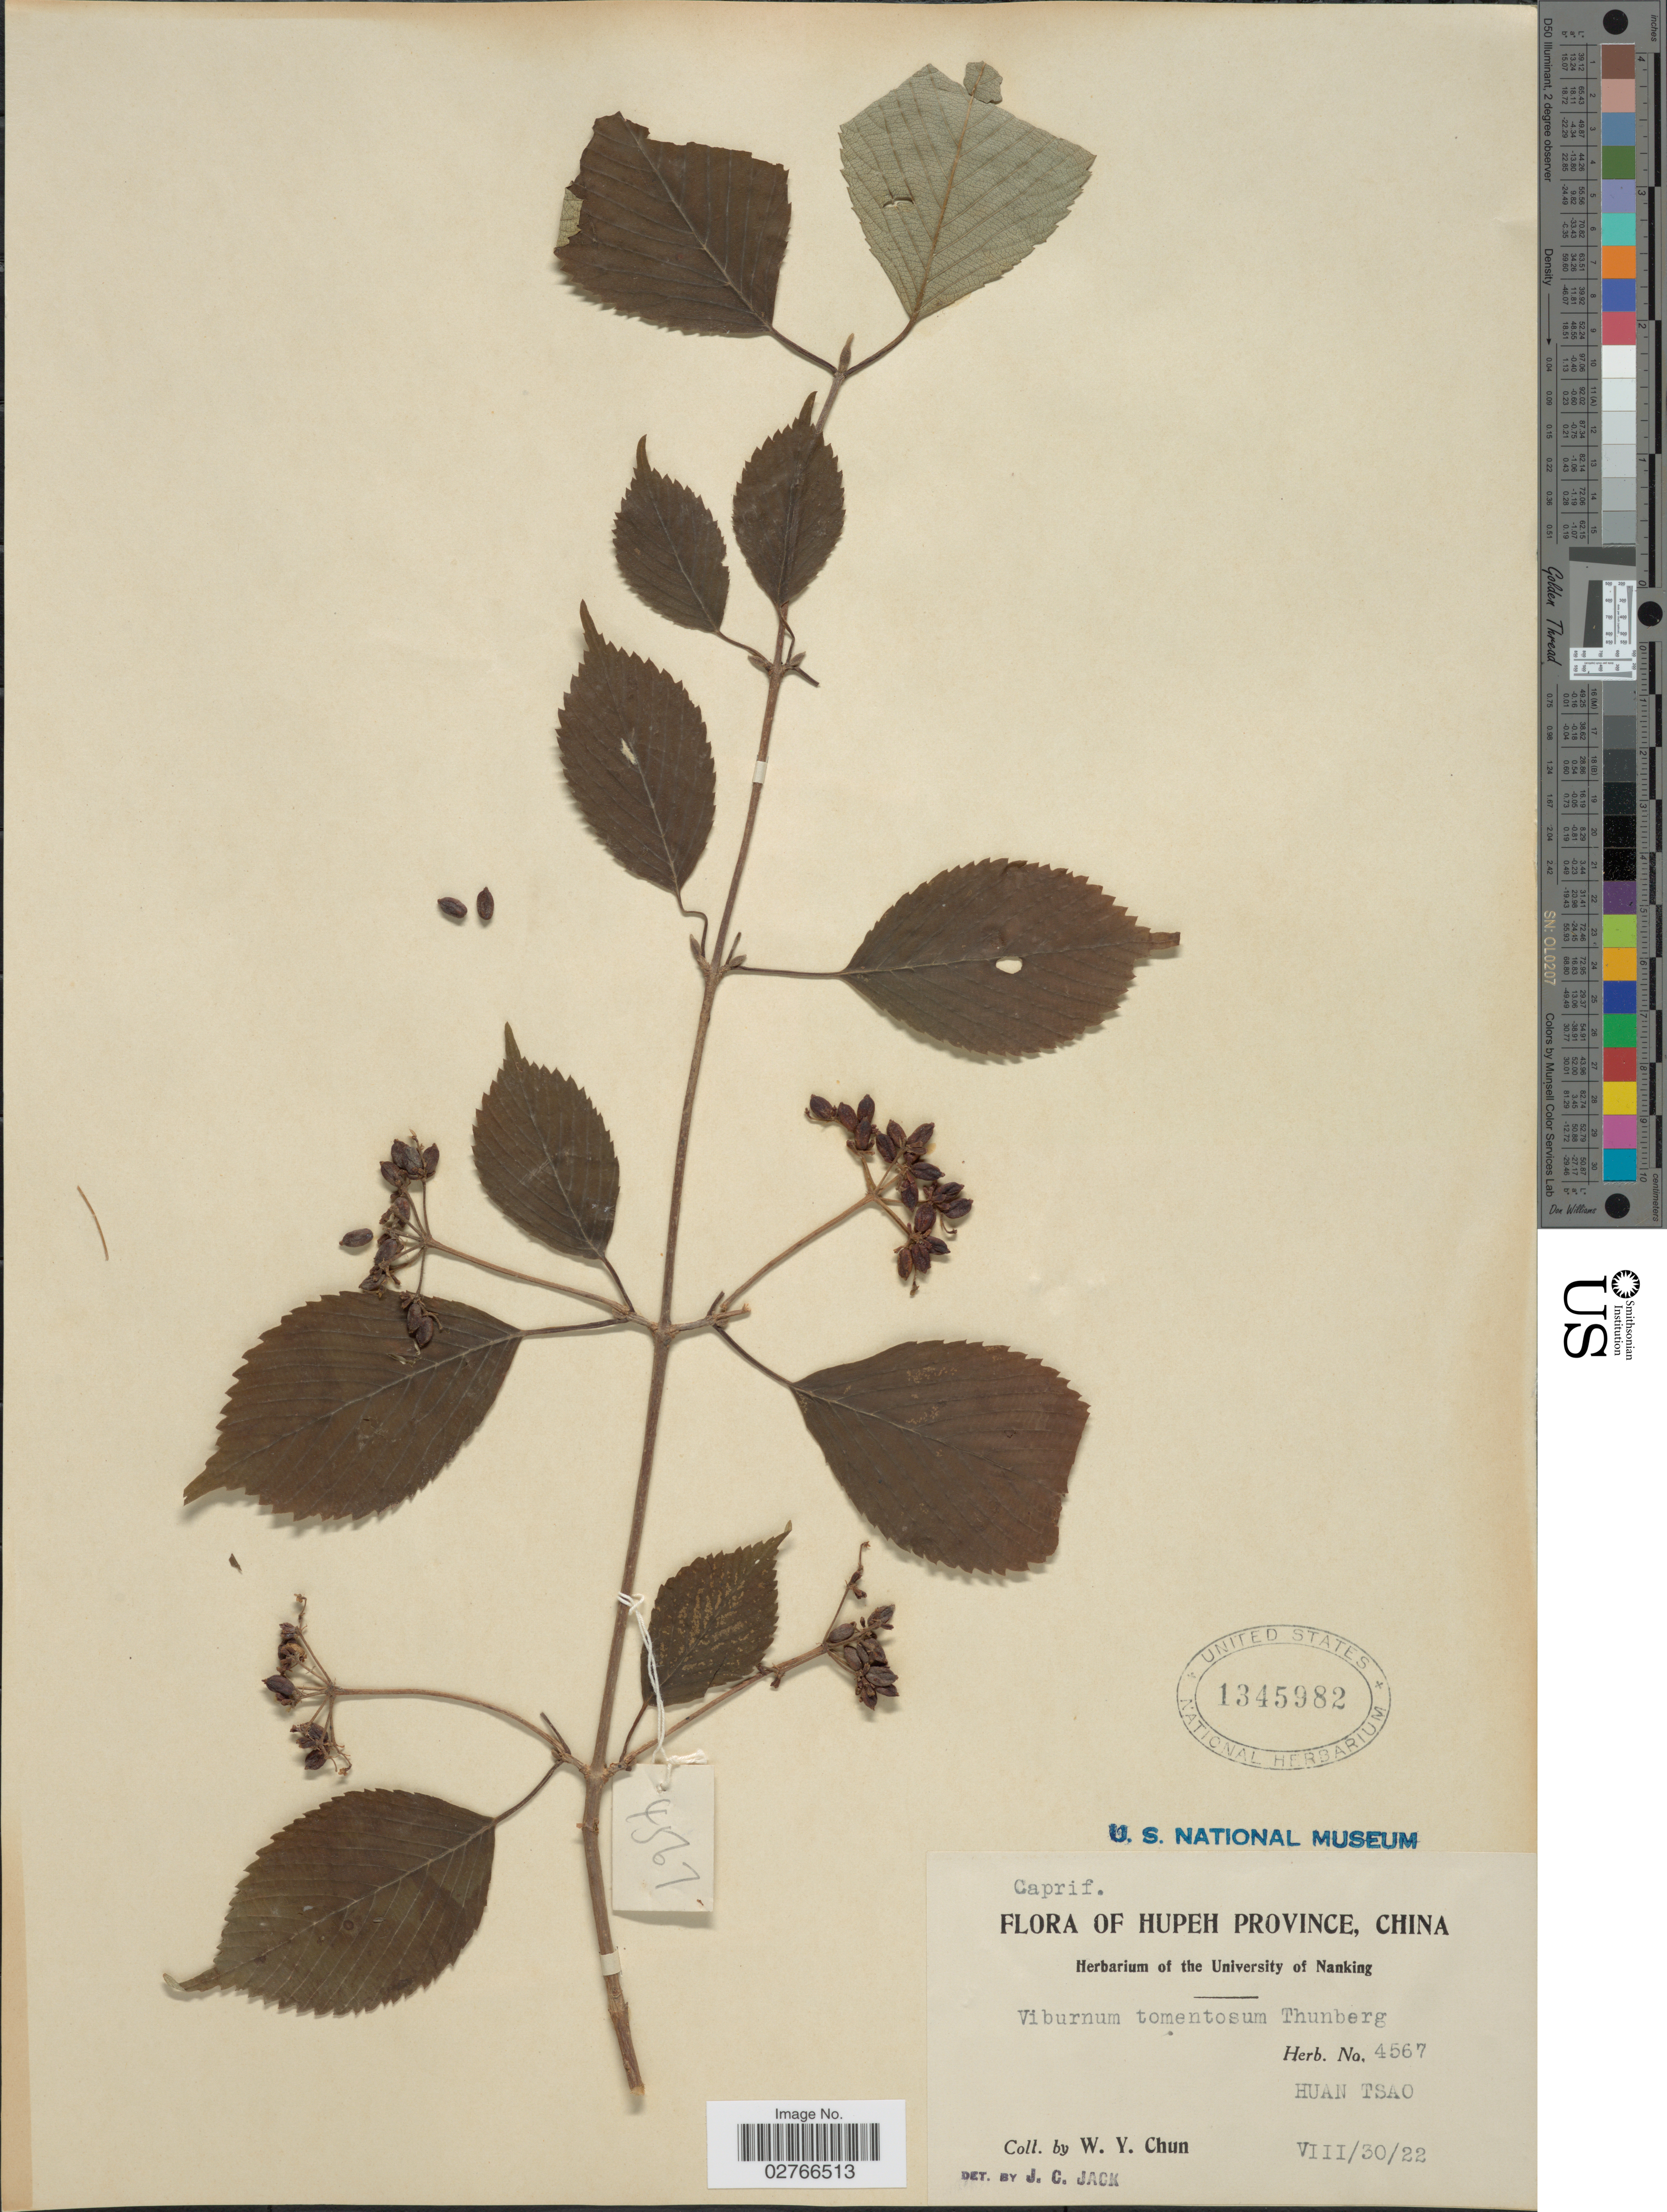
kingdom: Plantae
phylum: Tracheophyta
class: Magnoliopsida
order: Dipsacales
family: Viburnaceae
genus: Viburnum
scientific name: Viburnum tomentosum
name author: Thunb.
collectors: W. Y. Chun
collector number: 4567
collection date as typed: Transcribed d/m/y: 30/8/22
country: China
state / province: Hubei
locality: Hupeh Province, Huan Tsao.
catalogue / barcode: US 1345982